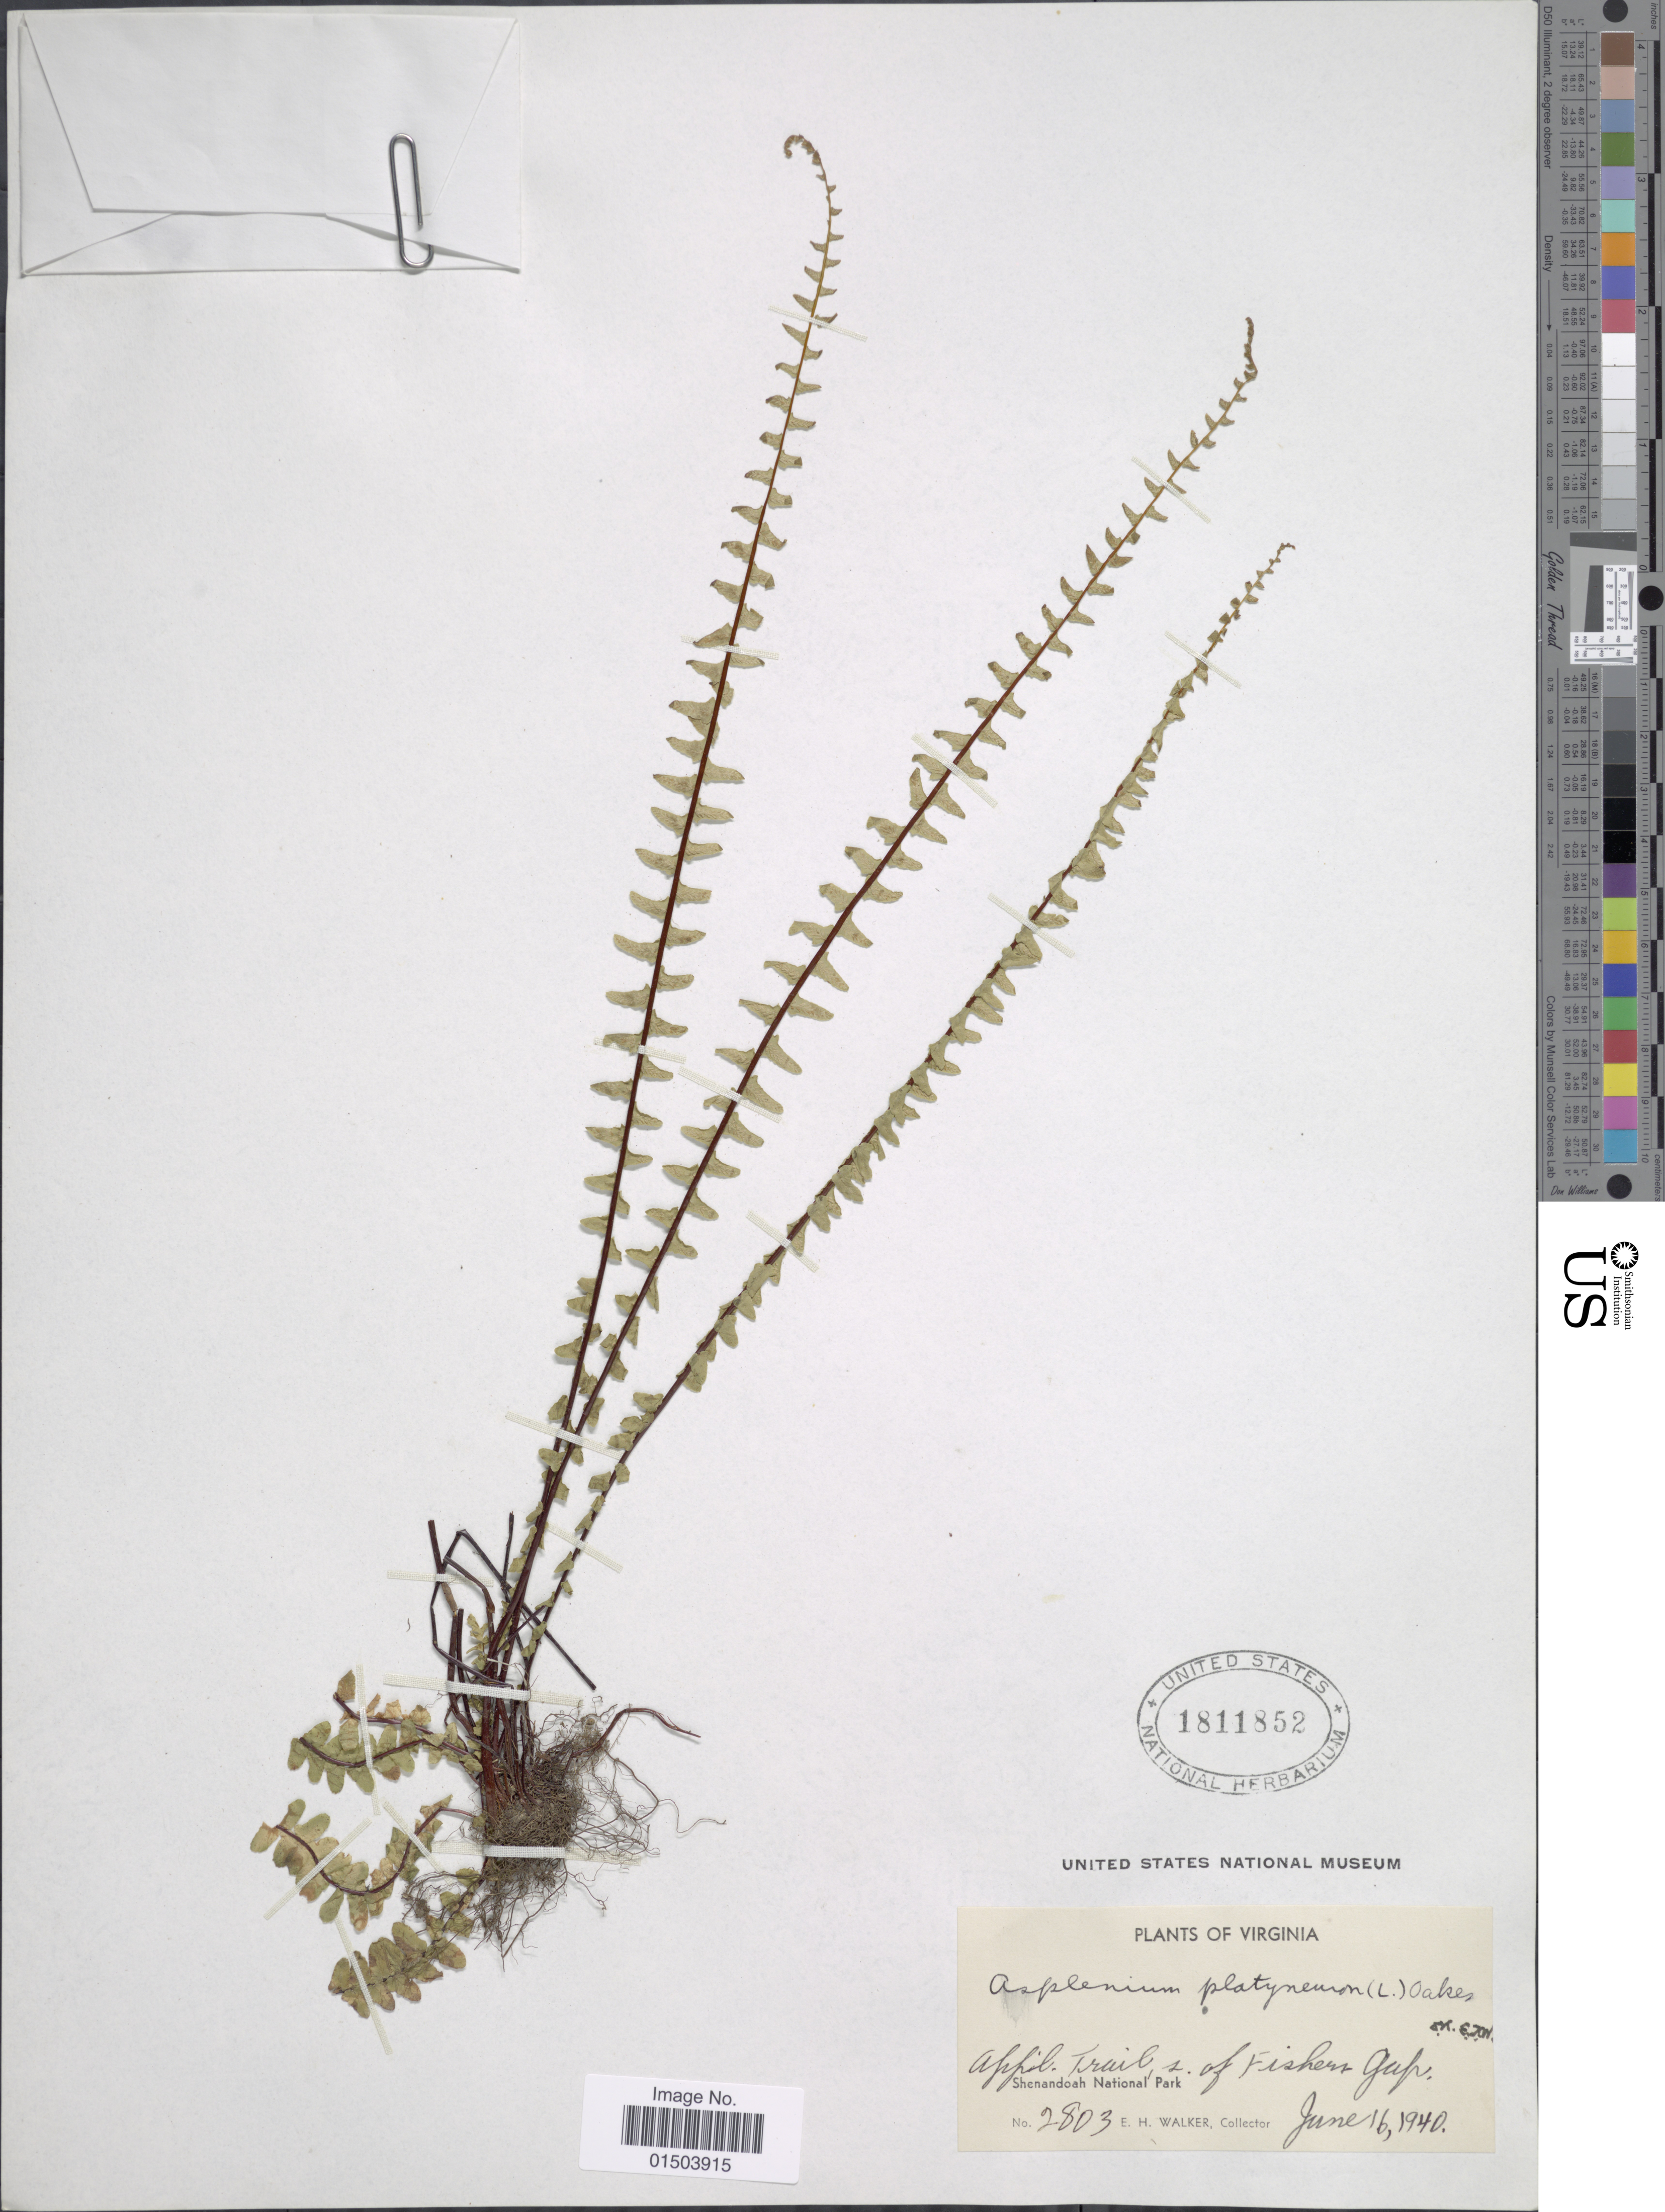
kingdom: Plantae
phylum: Tracheophyta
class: Polypodiopsida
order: Polypodiales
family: Aspleniaceae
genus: Asplenium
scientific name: Asplenium platyneuron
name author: (L.) Britton, Stearns & Poggenb.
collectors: E. H. Walker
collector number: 2803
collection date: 1940-06-16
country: United States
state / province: Virginia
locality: Appil. Trail, s. of Fishers Gap. Shenandoah National Park.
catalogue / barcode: US 1811852